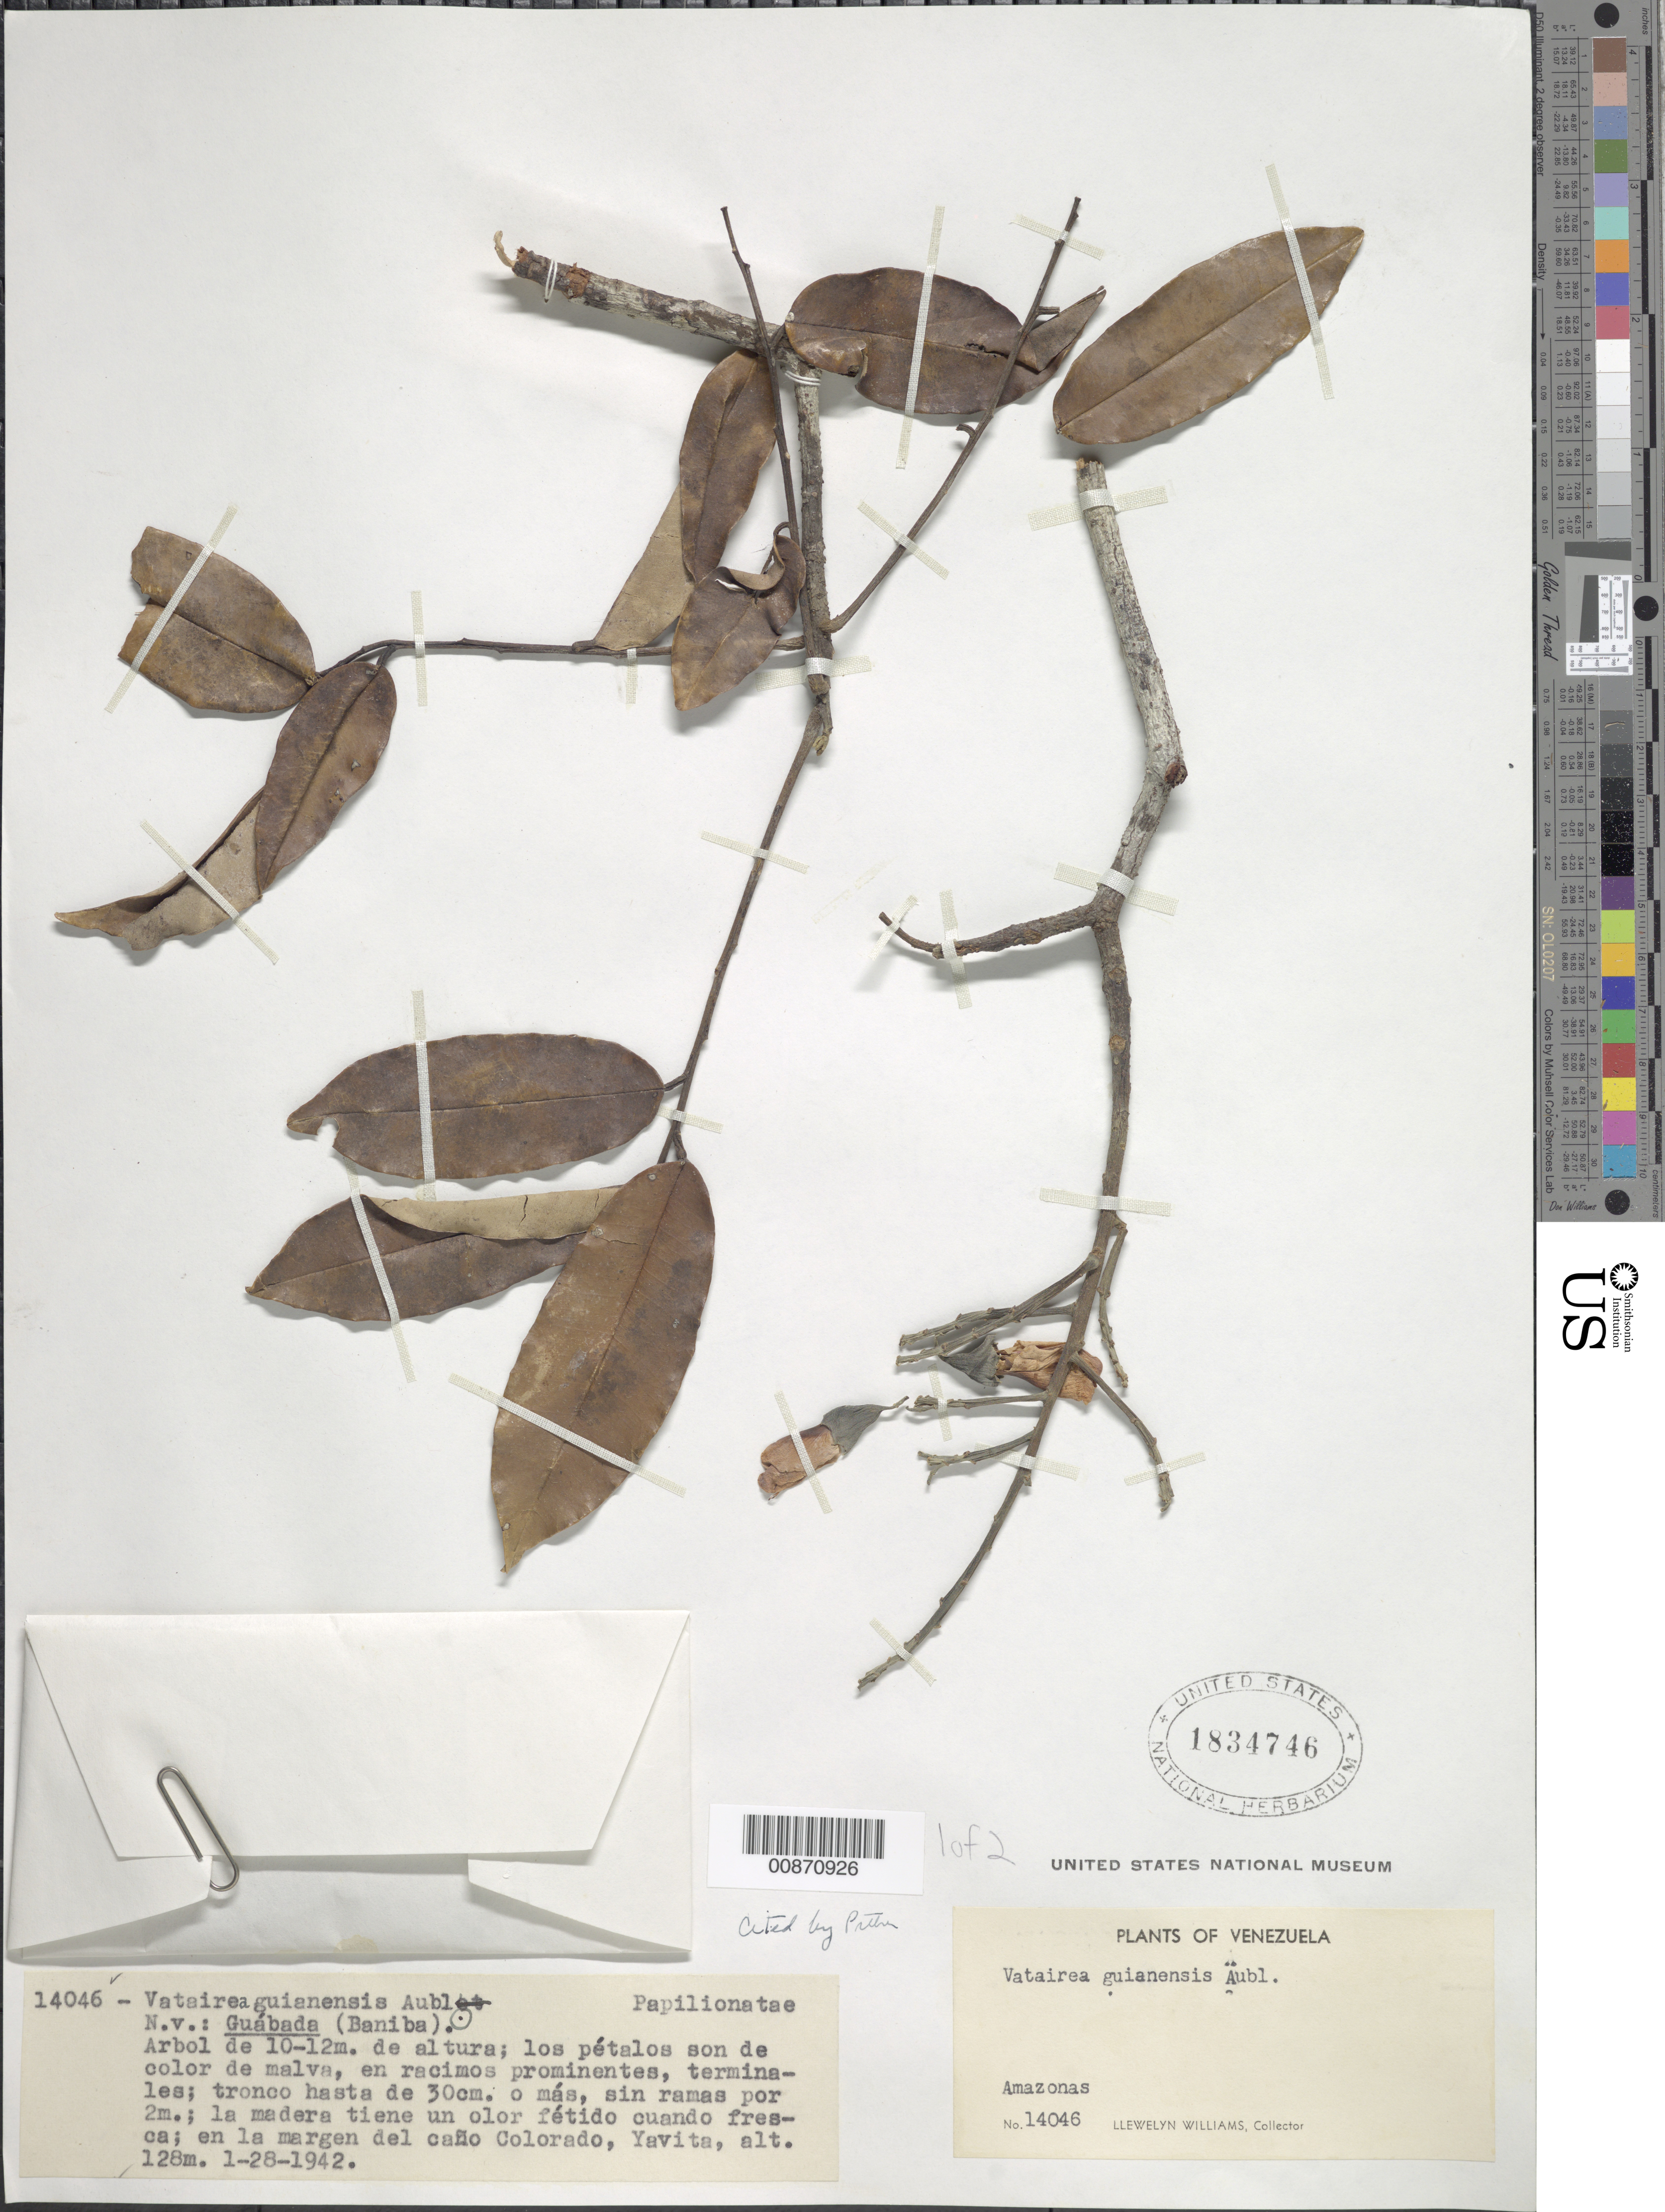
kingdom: Plantae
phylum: Tracheophyta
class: Magnoliopsida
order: Fabales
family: Fabaceae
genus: Vatairea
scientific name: Vatairea guianensis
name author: Aubl.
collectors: Ll. Williams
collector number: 14046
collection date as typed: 28-Jan-42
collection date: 1942-01-28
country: Venezuela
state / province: Amazonas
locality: Yavita, cano Colorado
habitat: Margen del cano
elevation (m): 128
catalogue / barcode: US 1834746